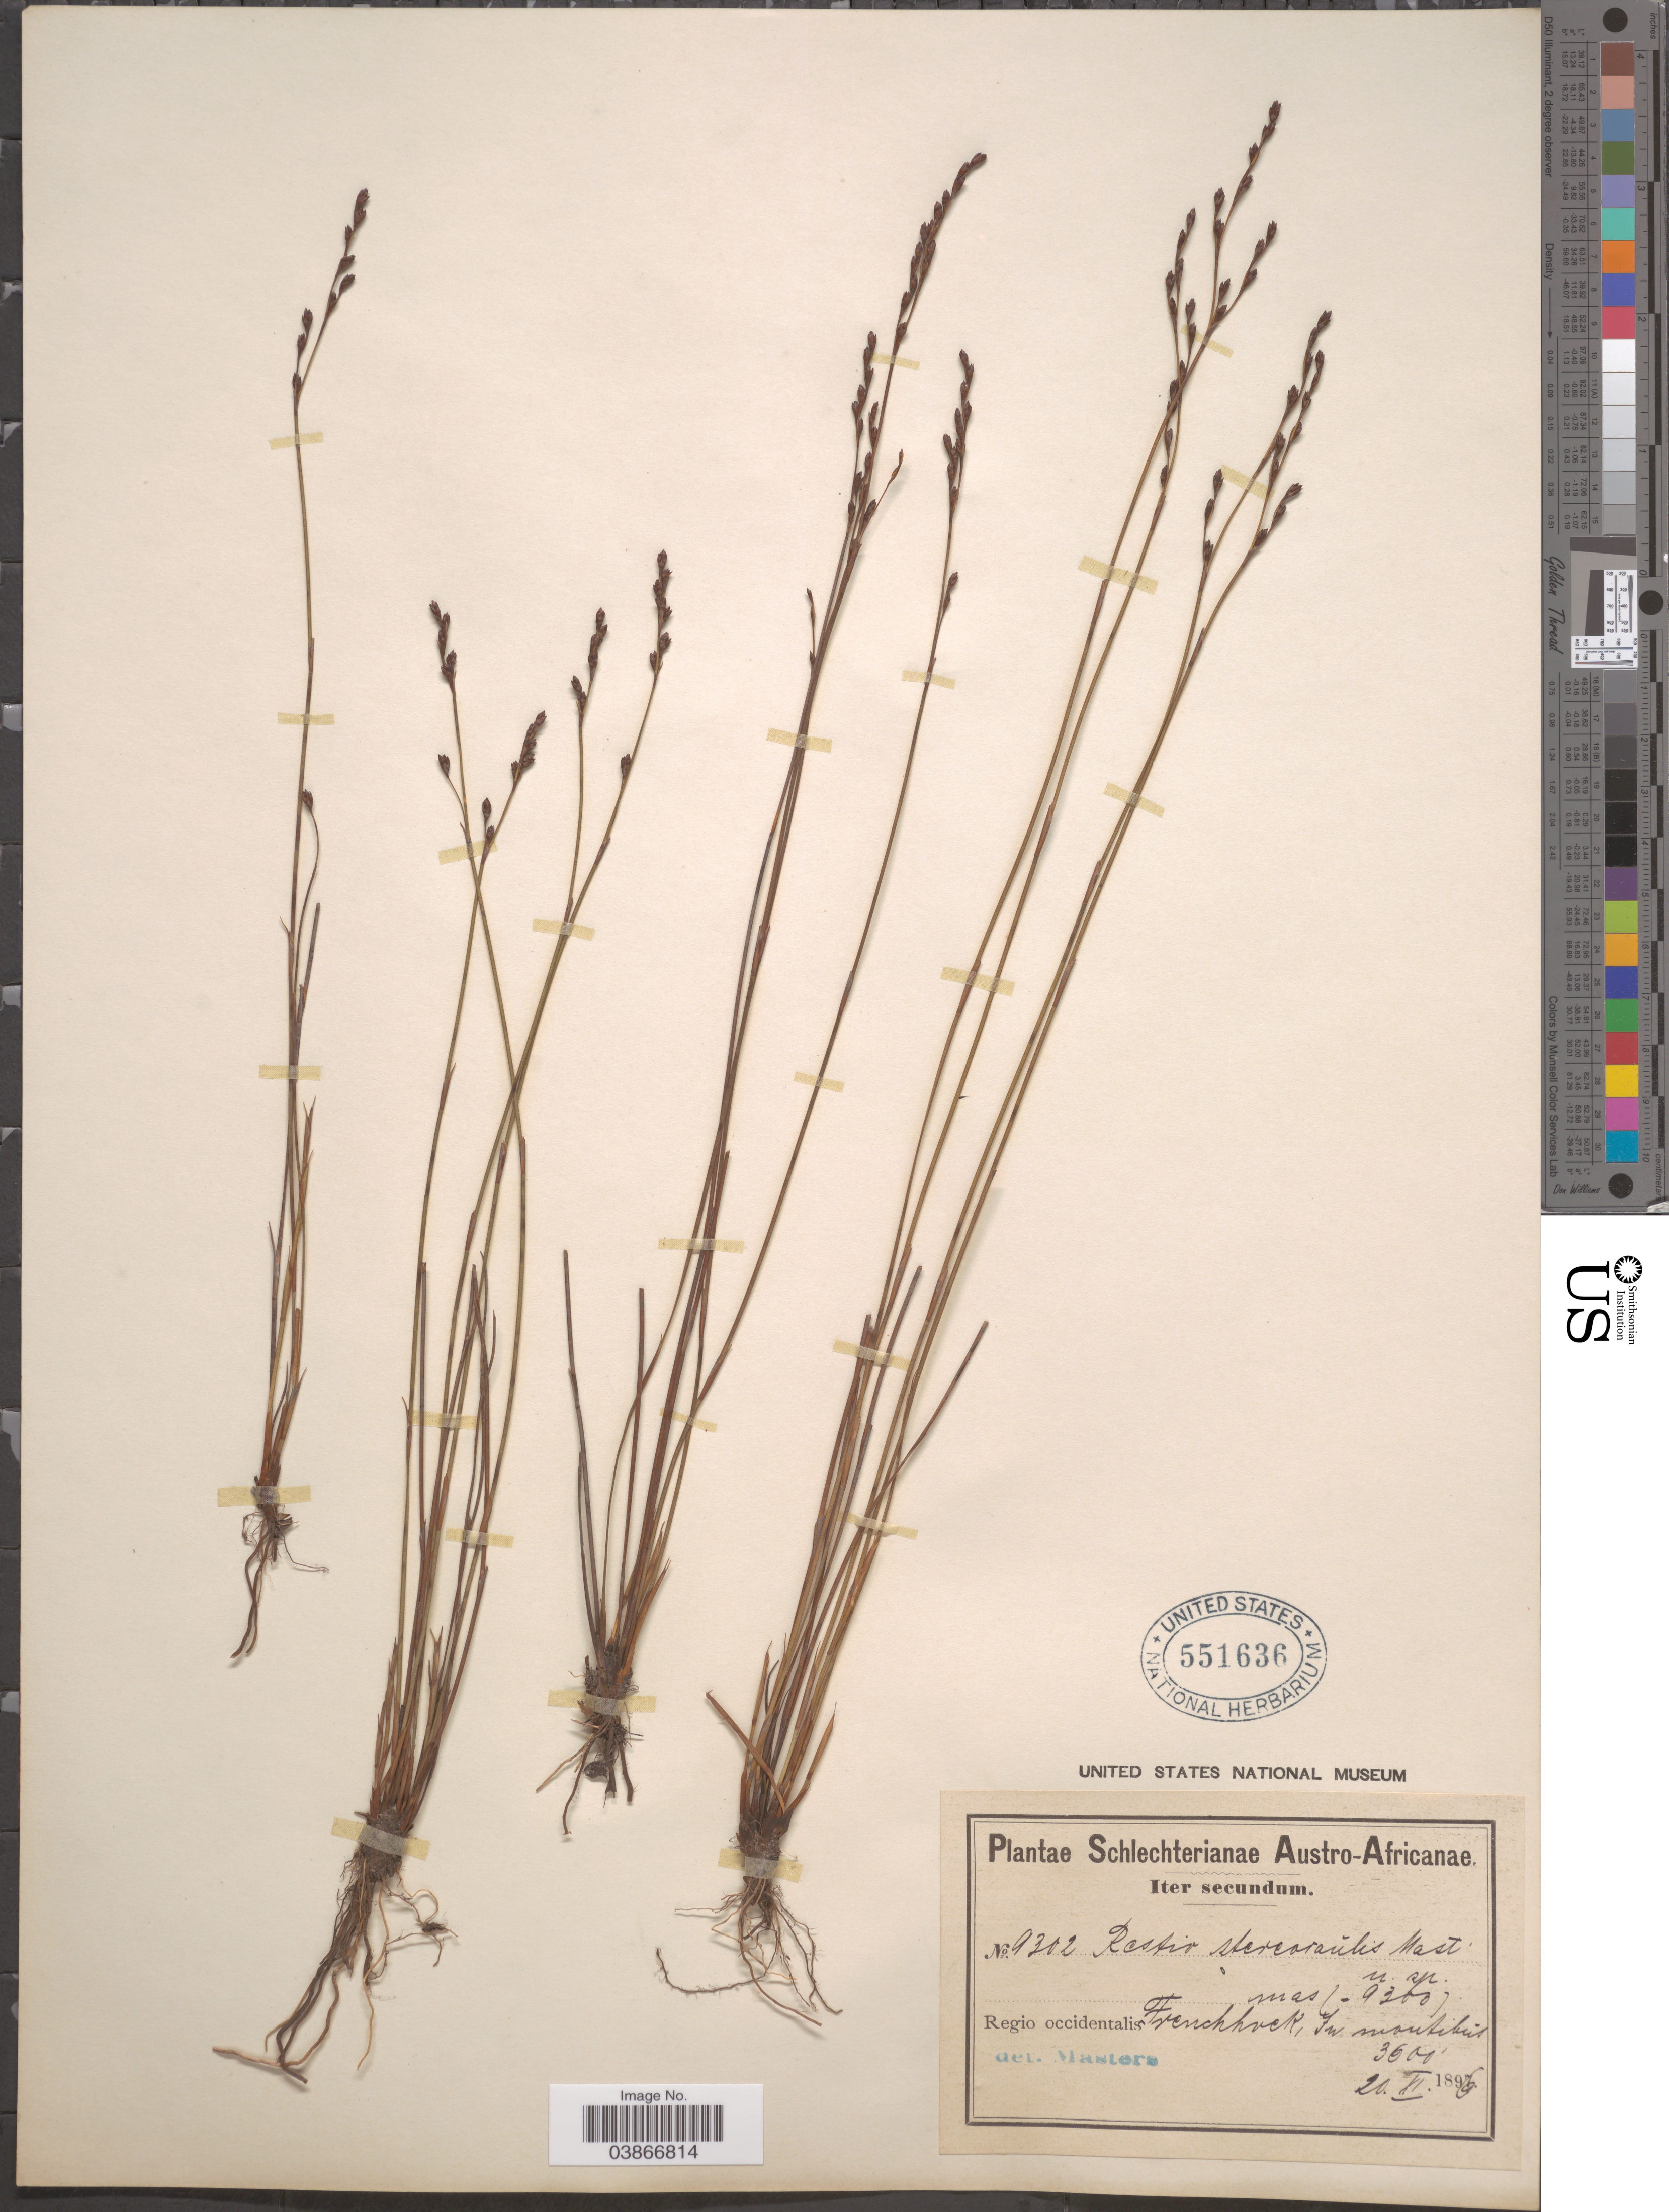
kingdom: Plantae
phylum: Tracheophyta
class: Liliopsida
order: Poales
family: Restionaceae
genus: Restio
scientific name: Restio stereocaulis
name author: Mast.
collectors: Schlechter, --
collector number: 9302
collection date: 1896-11-20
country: South Africa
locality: Austro-Africanæ. Regio occidentalis Frenchhoek, In montibus.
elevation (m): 1097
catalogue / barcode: US 551636